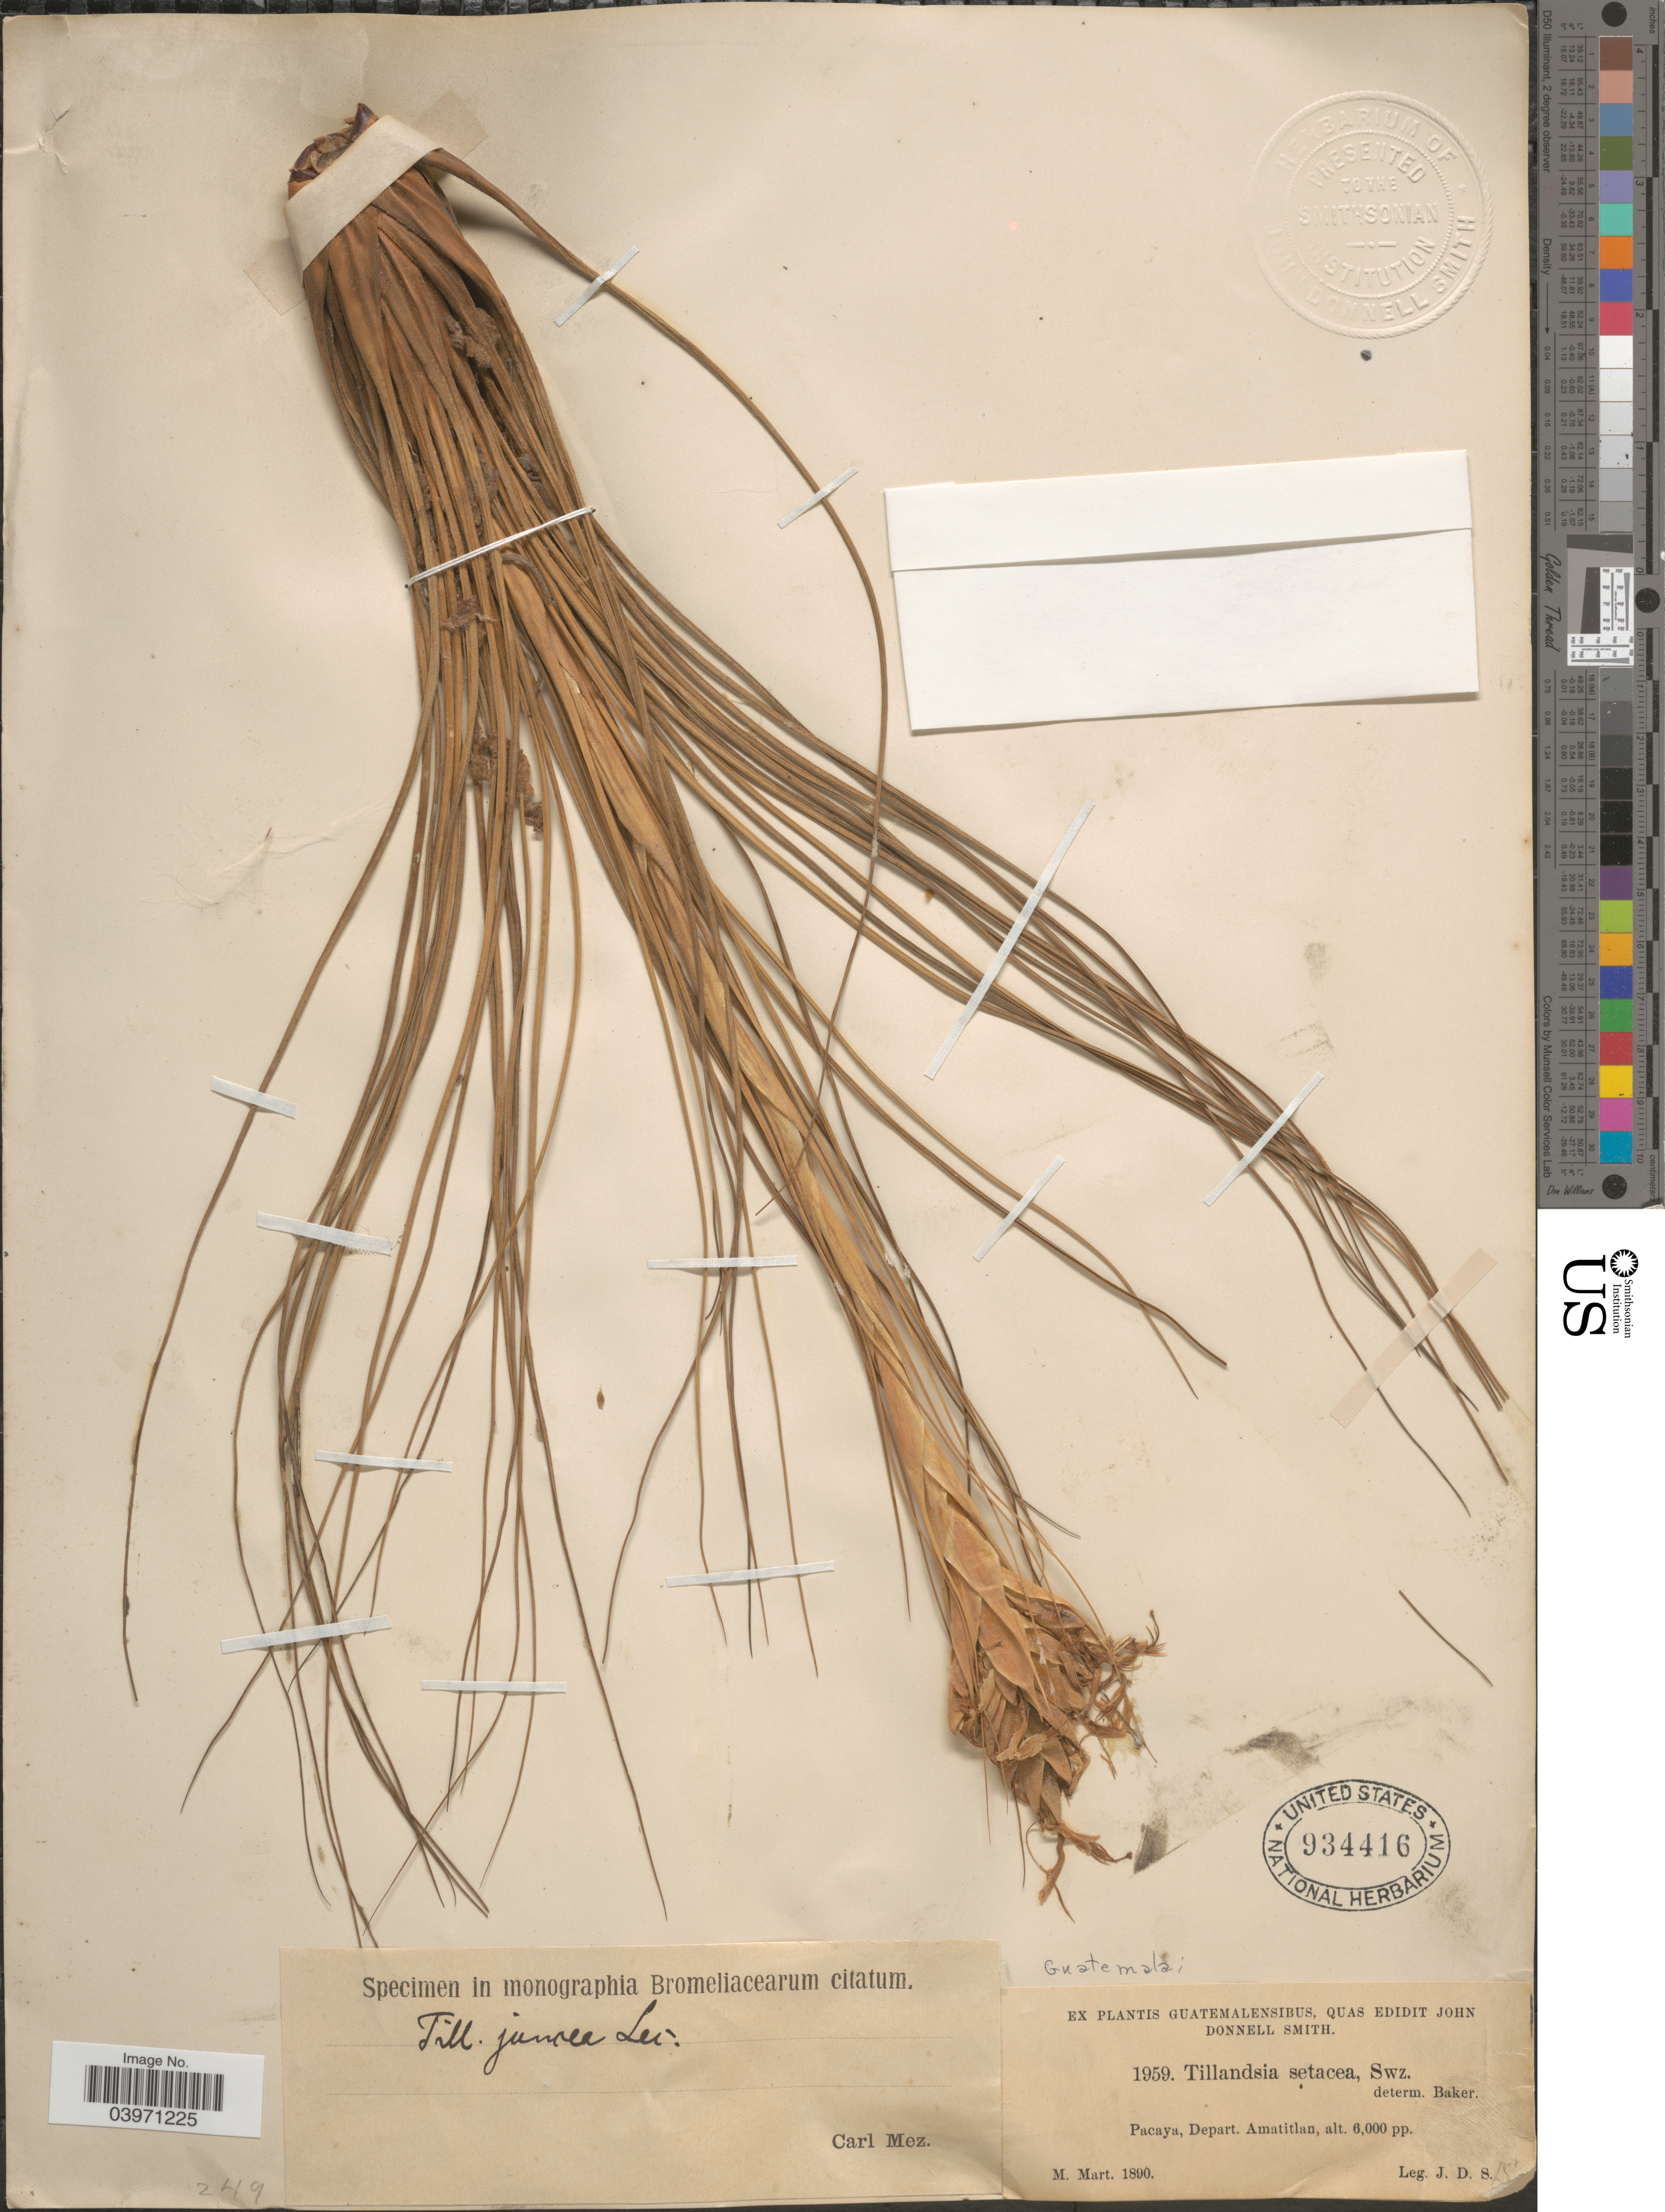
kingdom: Plantae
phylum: Tracheophyta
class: Liliopsida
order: Poales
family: Bromeliaceae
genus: Tillandsia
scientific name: Tillandsia juncea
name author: (Ruiz & Pav.) Poir.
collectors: J. Donnell Smith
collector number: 1959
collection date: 1890-03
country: Guatemala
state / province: Guatemala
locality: Pacaya, Depart. Amatitlan.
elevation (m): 1829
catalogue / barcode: US 934416